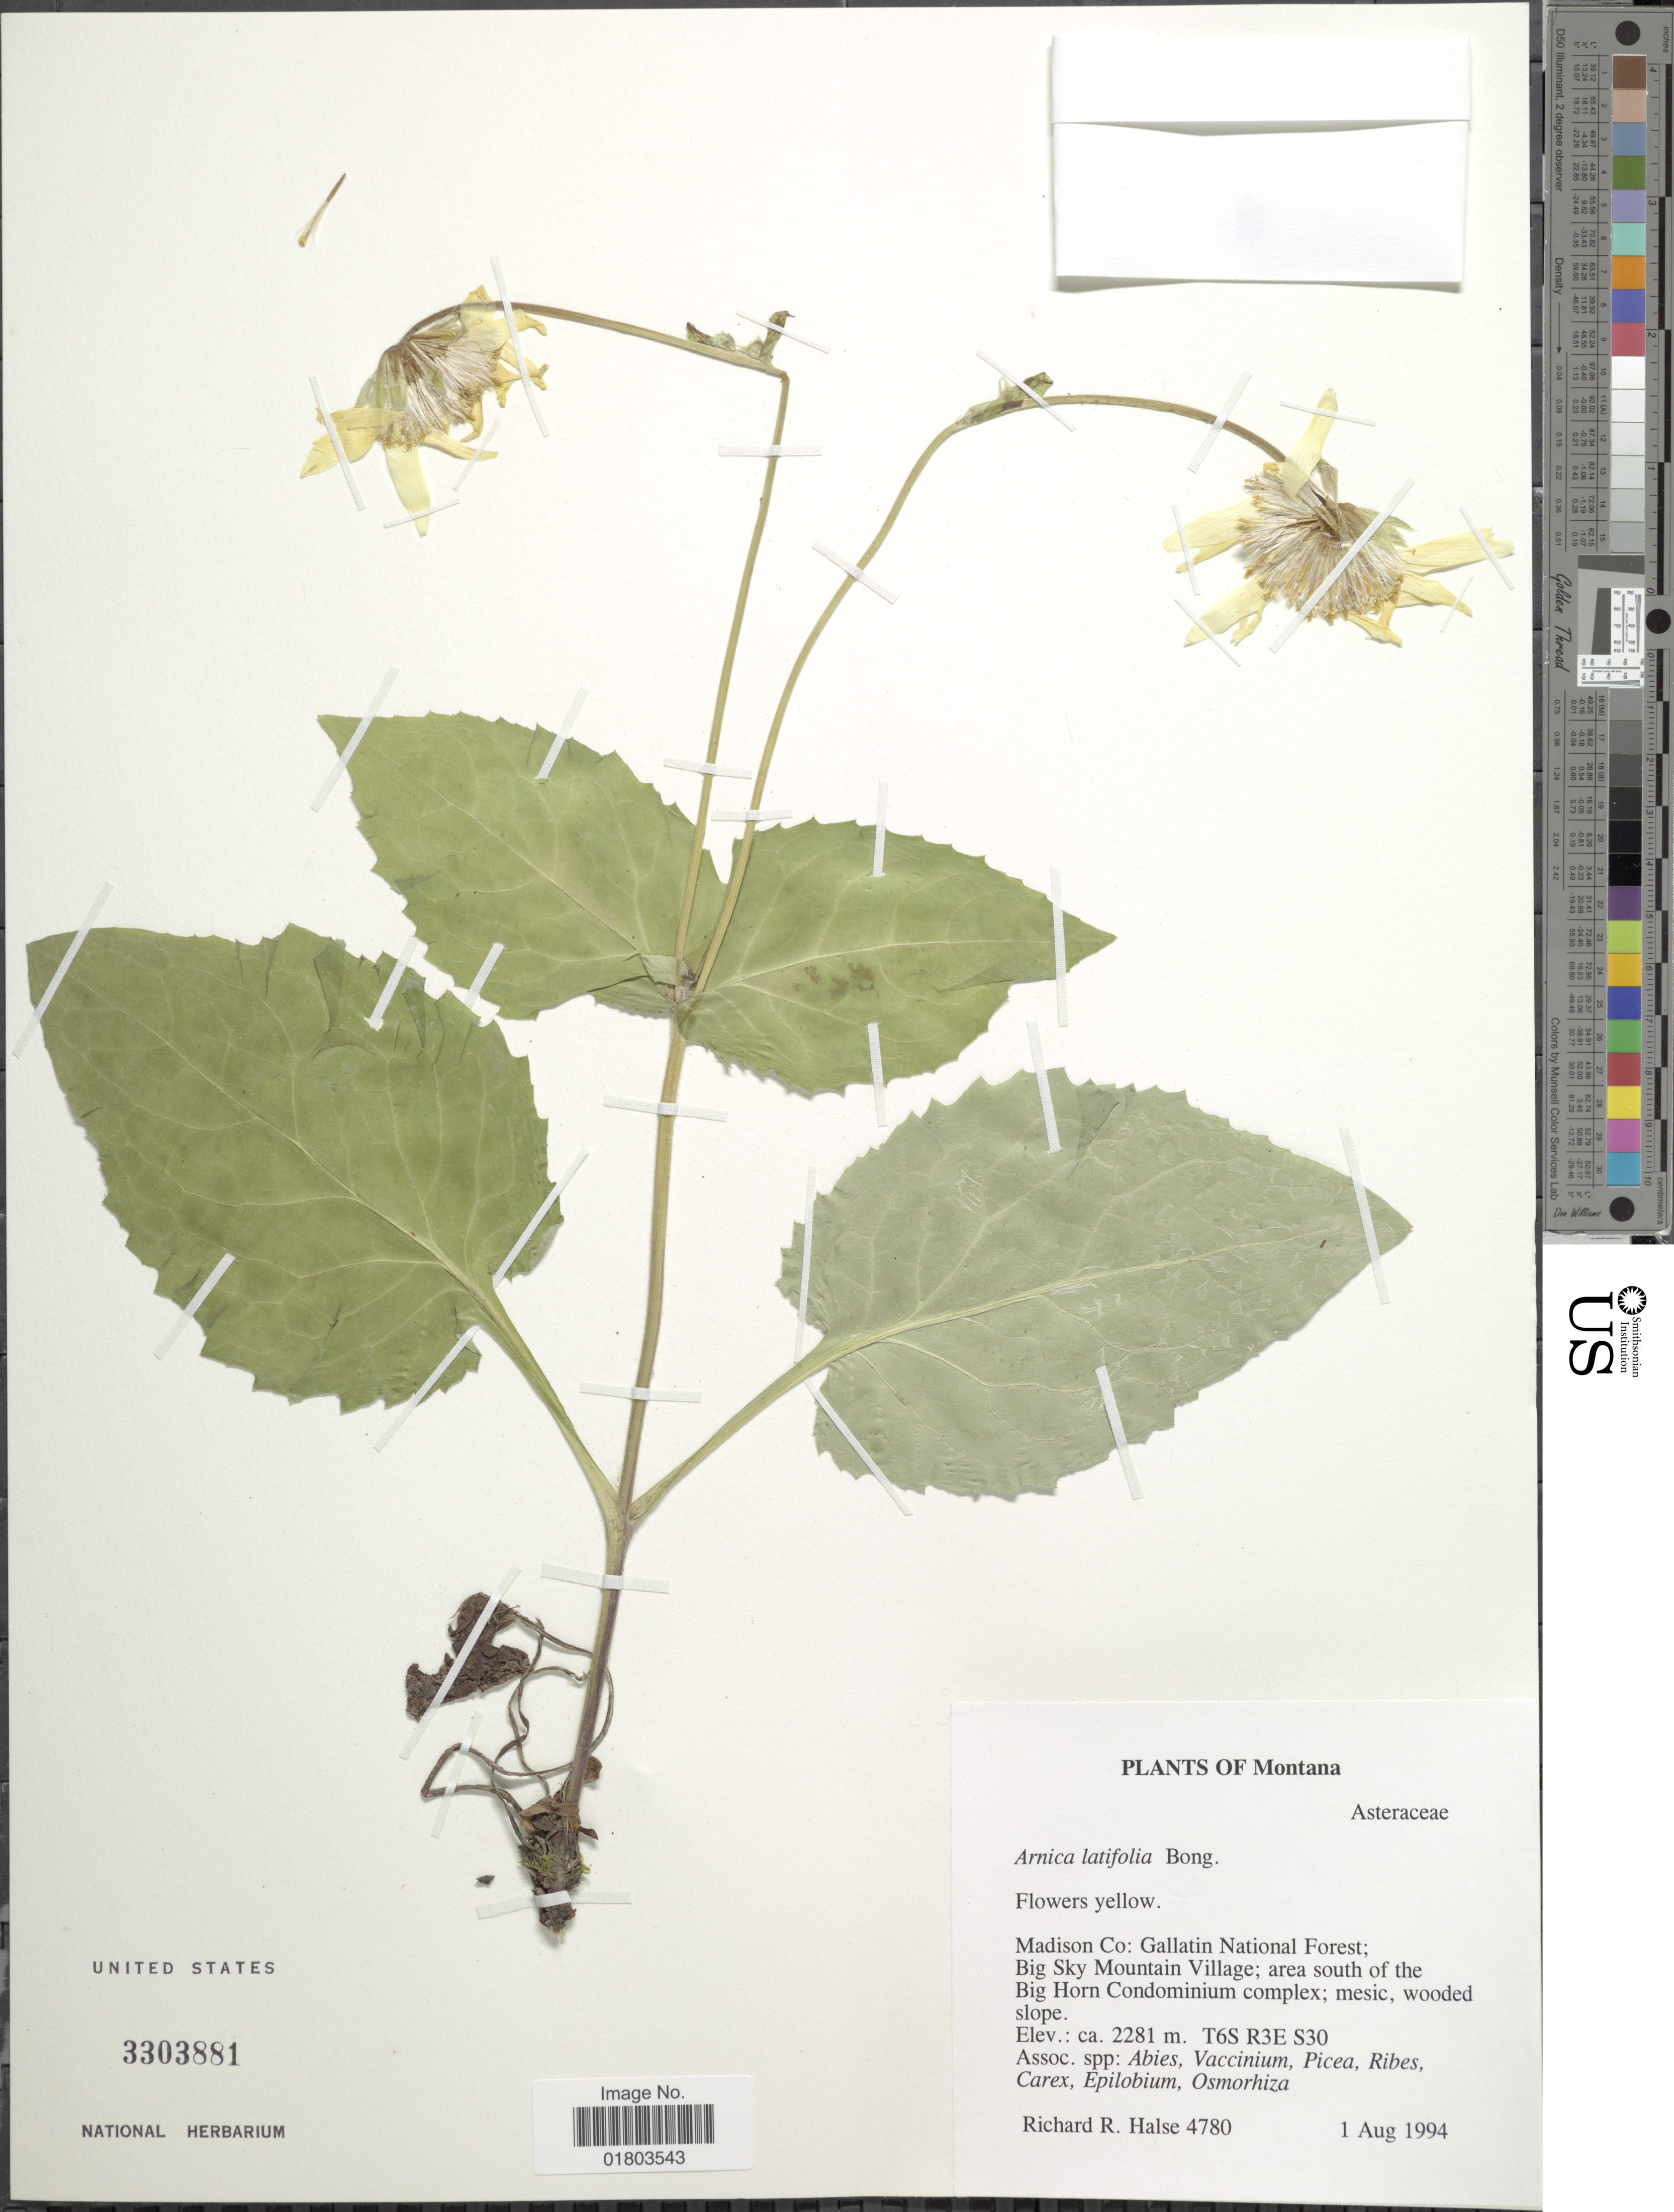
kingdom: Plantae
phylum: Tracheophyta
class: Magnoliopsida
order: Asterales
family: Asteraceae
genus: Arnica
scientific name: Arnica latifolia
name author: Bong.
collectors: R. Halse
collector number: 4780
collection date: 1994-08-01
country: United States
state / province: Montana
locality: Madison Co: Gallatin National Forest: Big Sky Mountain Village; area south of the Big Horn Condominium complex; mesic, wooded slope, T6S R3E S30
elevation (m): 2281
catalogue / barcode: US 3303881